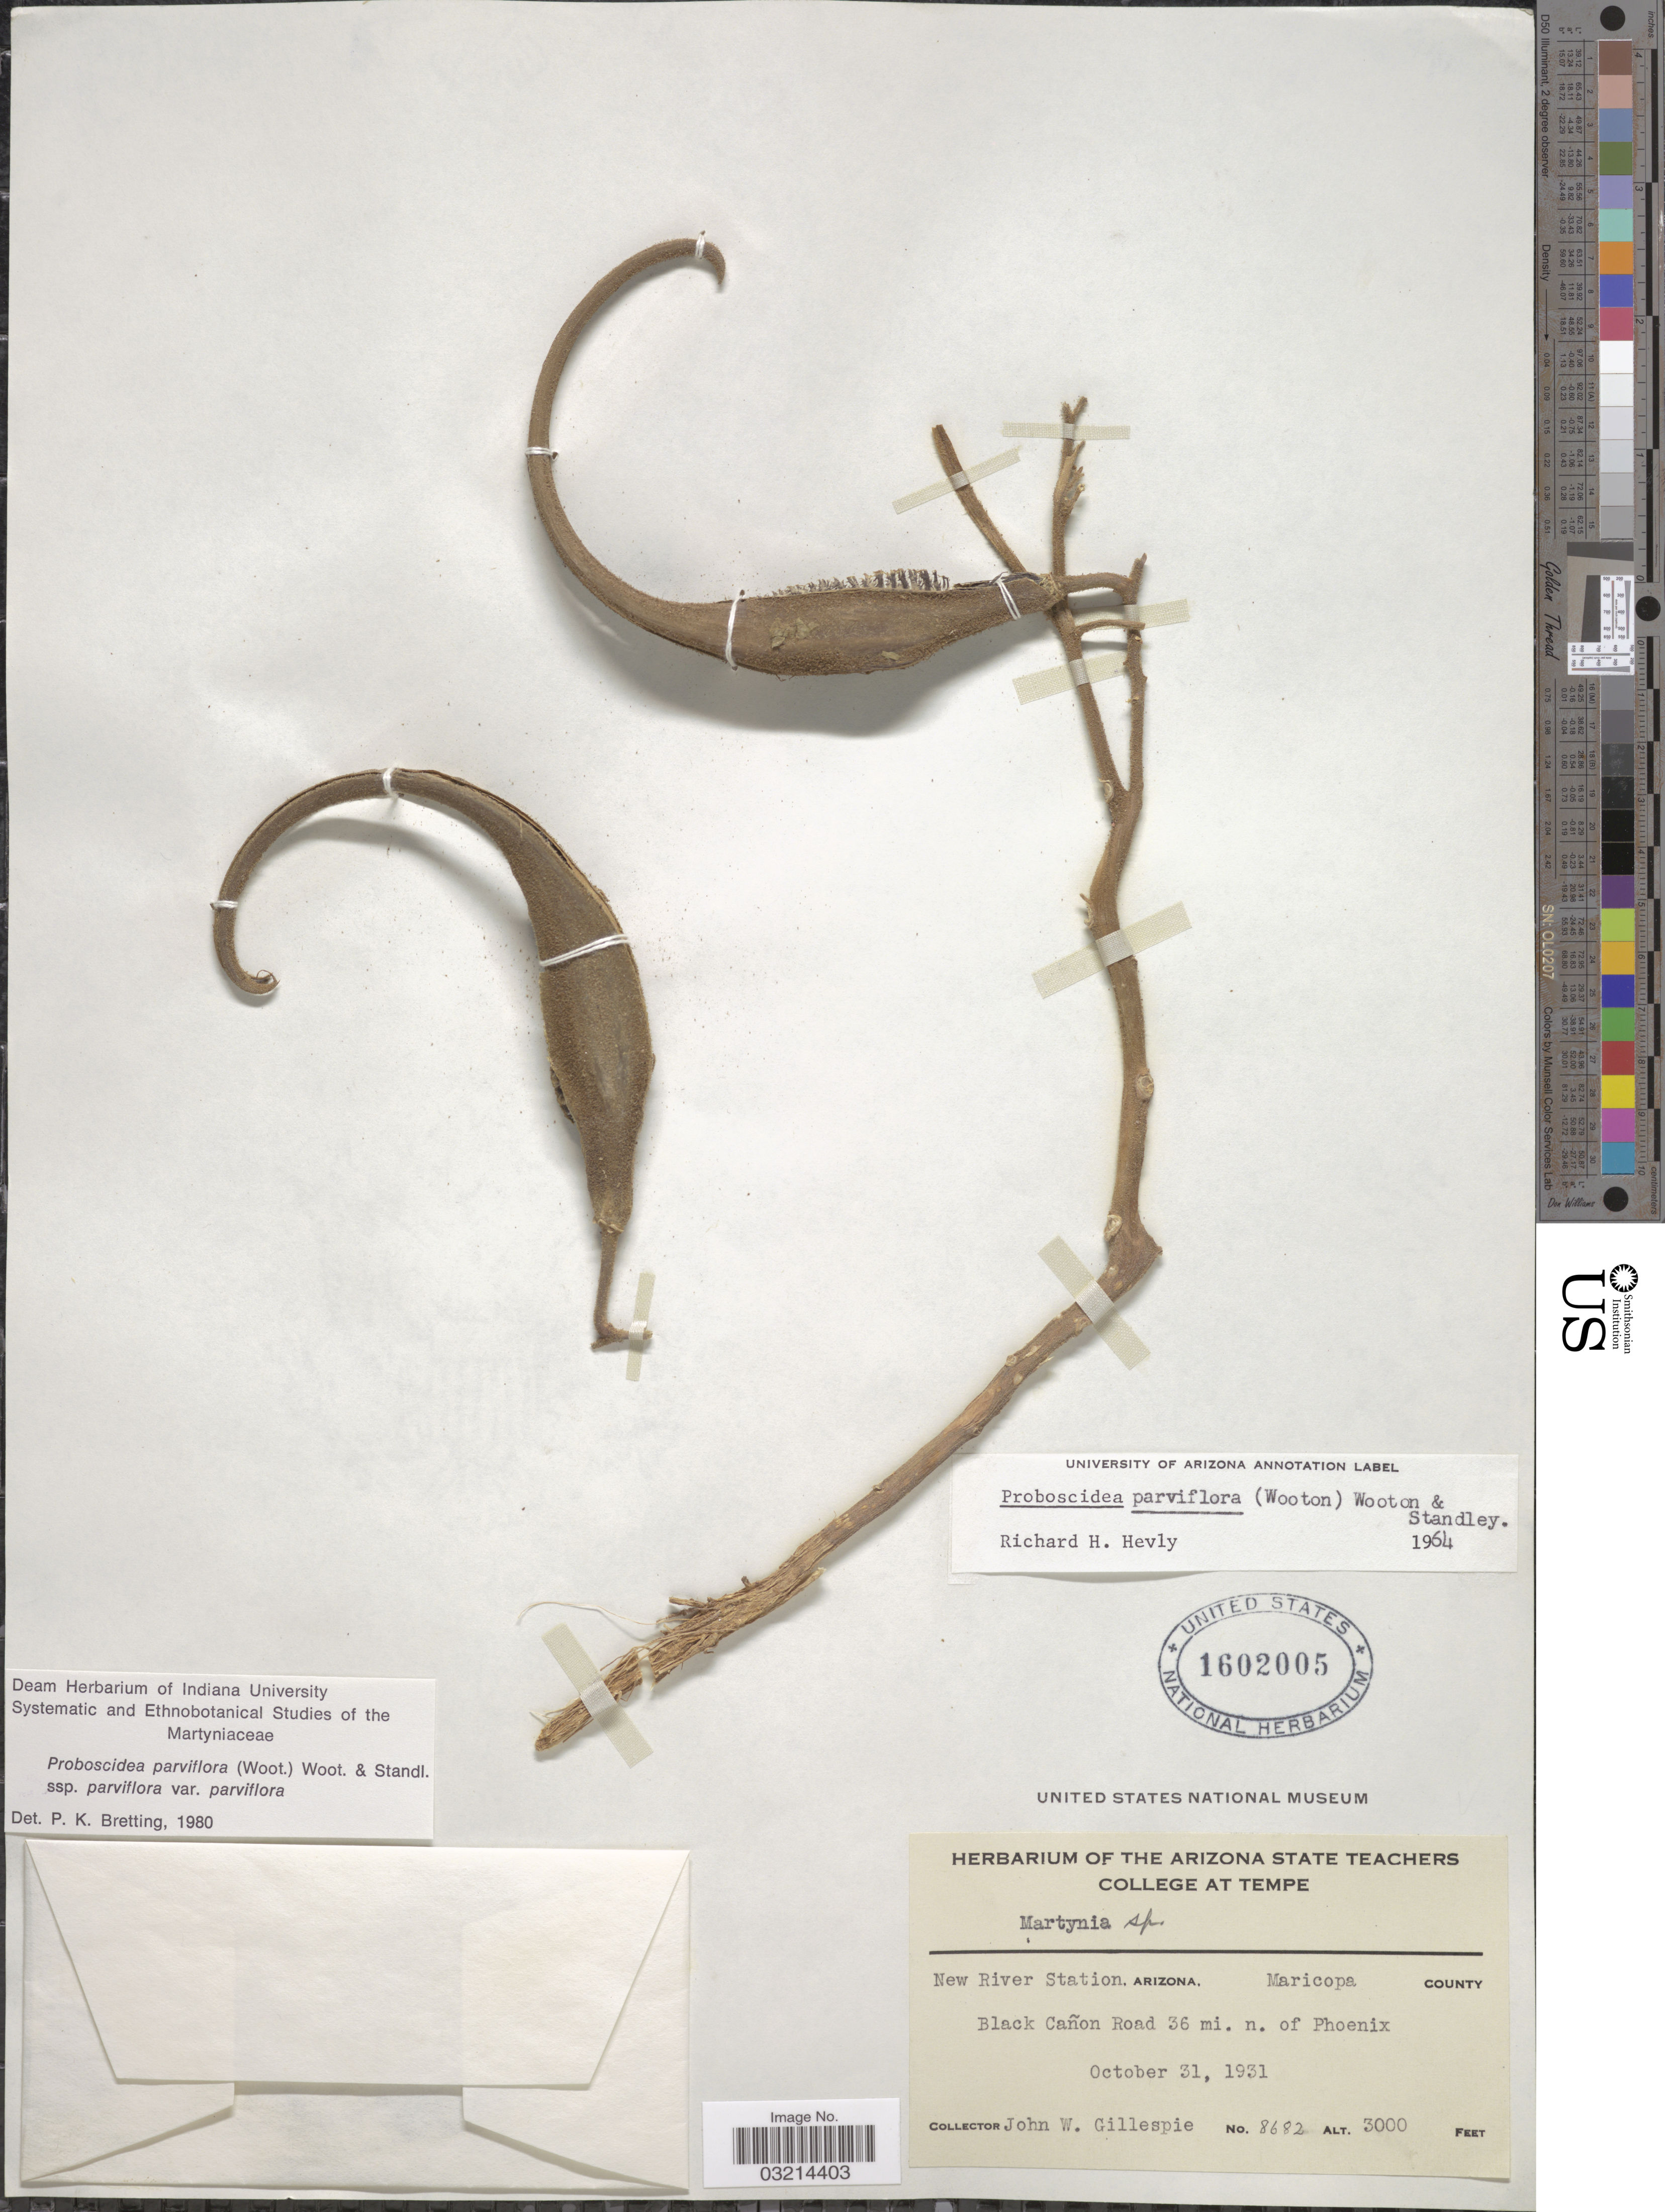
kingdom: Plantae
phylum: Tracheophyta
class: Magnoliopsida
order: Lamiales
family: Martyniaceae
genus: Proboscidea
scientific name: Proboscidea parviflora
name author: (Wooton) Wooton & Standl.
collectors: J. W. Gillespie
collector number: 8682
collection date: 1931-10-31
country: United States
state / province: Arizona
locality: New River Station, Maricopa County, Black Cañon Road 36 mi. n. of Phoenix.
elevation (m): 914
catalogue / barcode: US 1602005